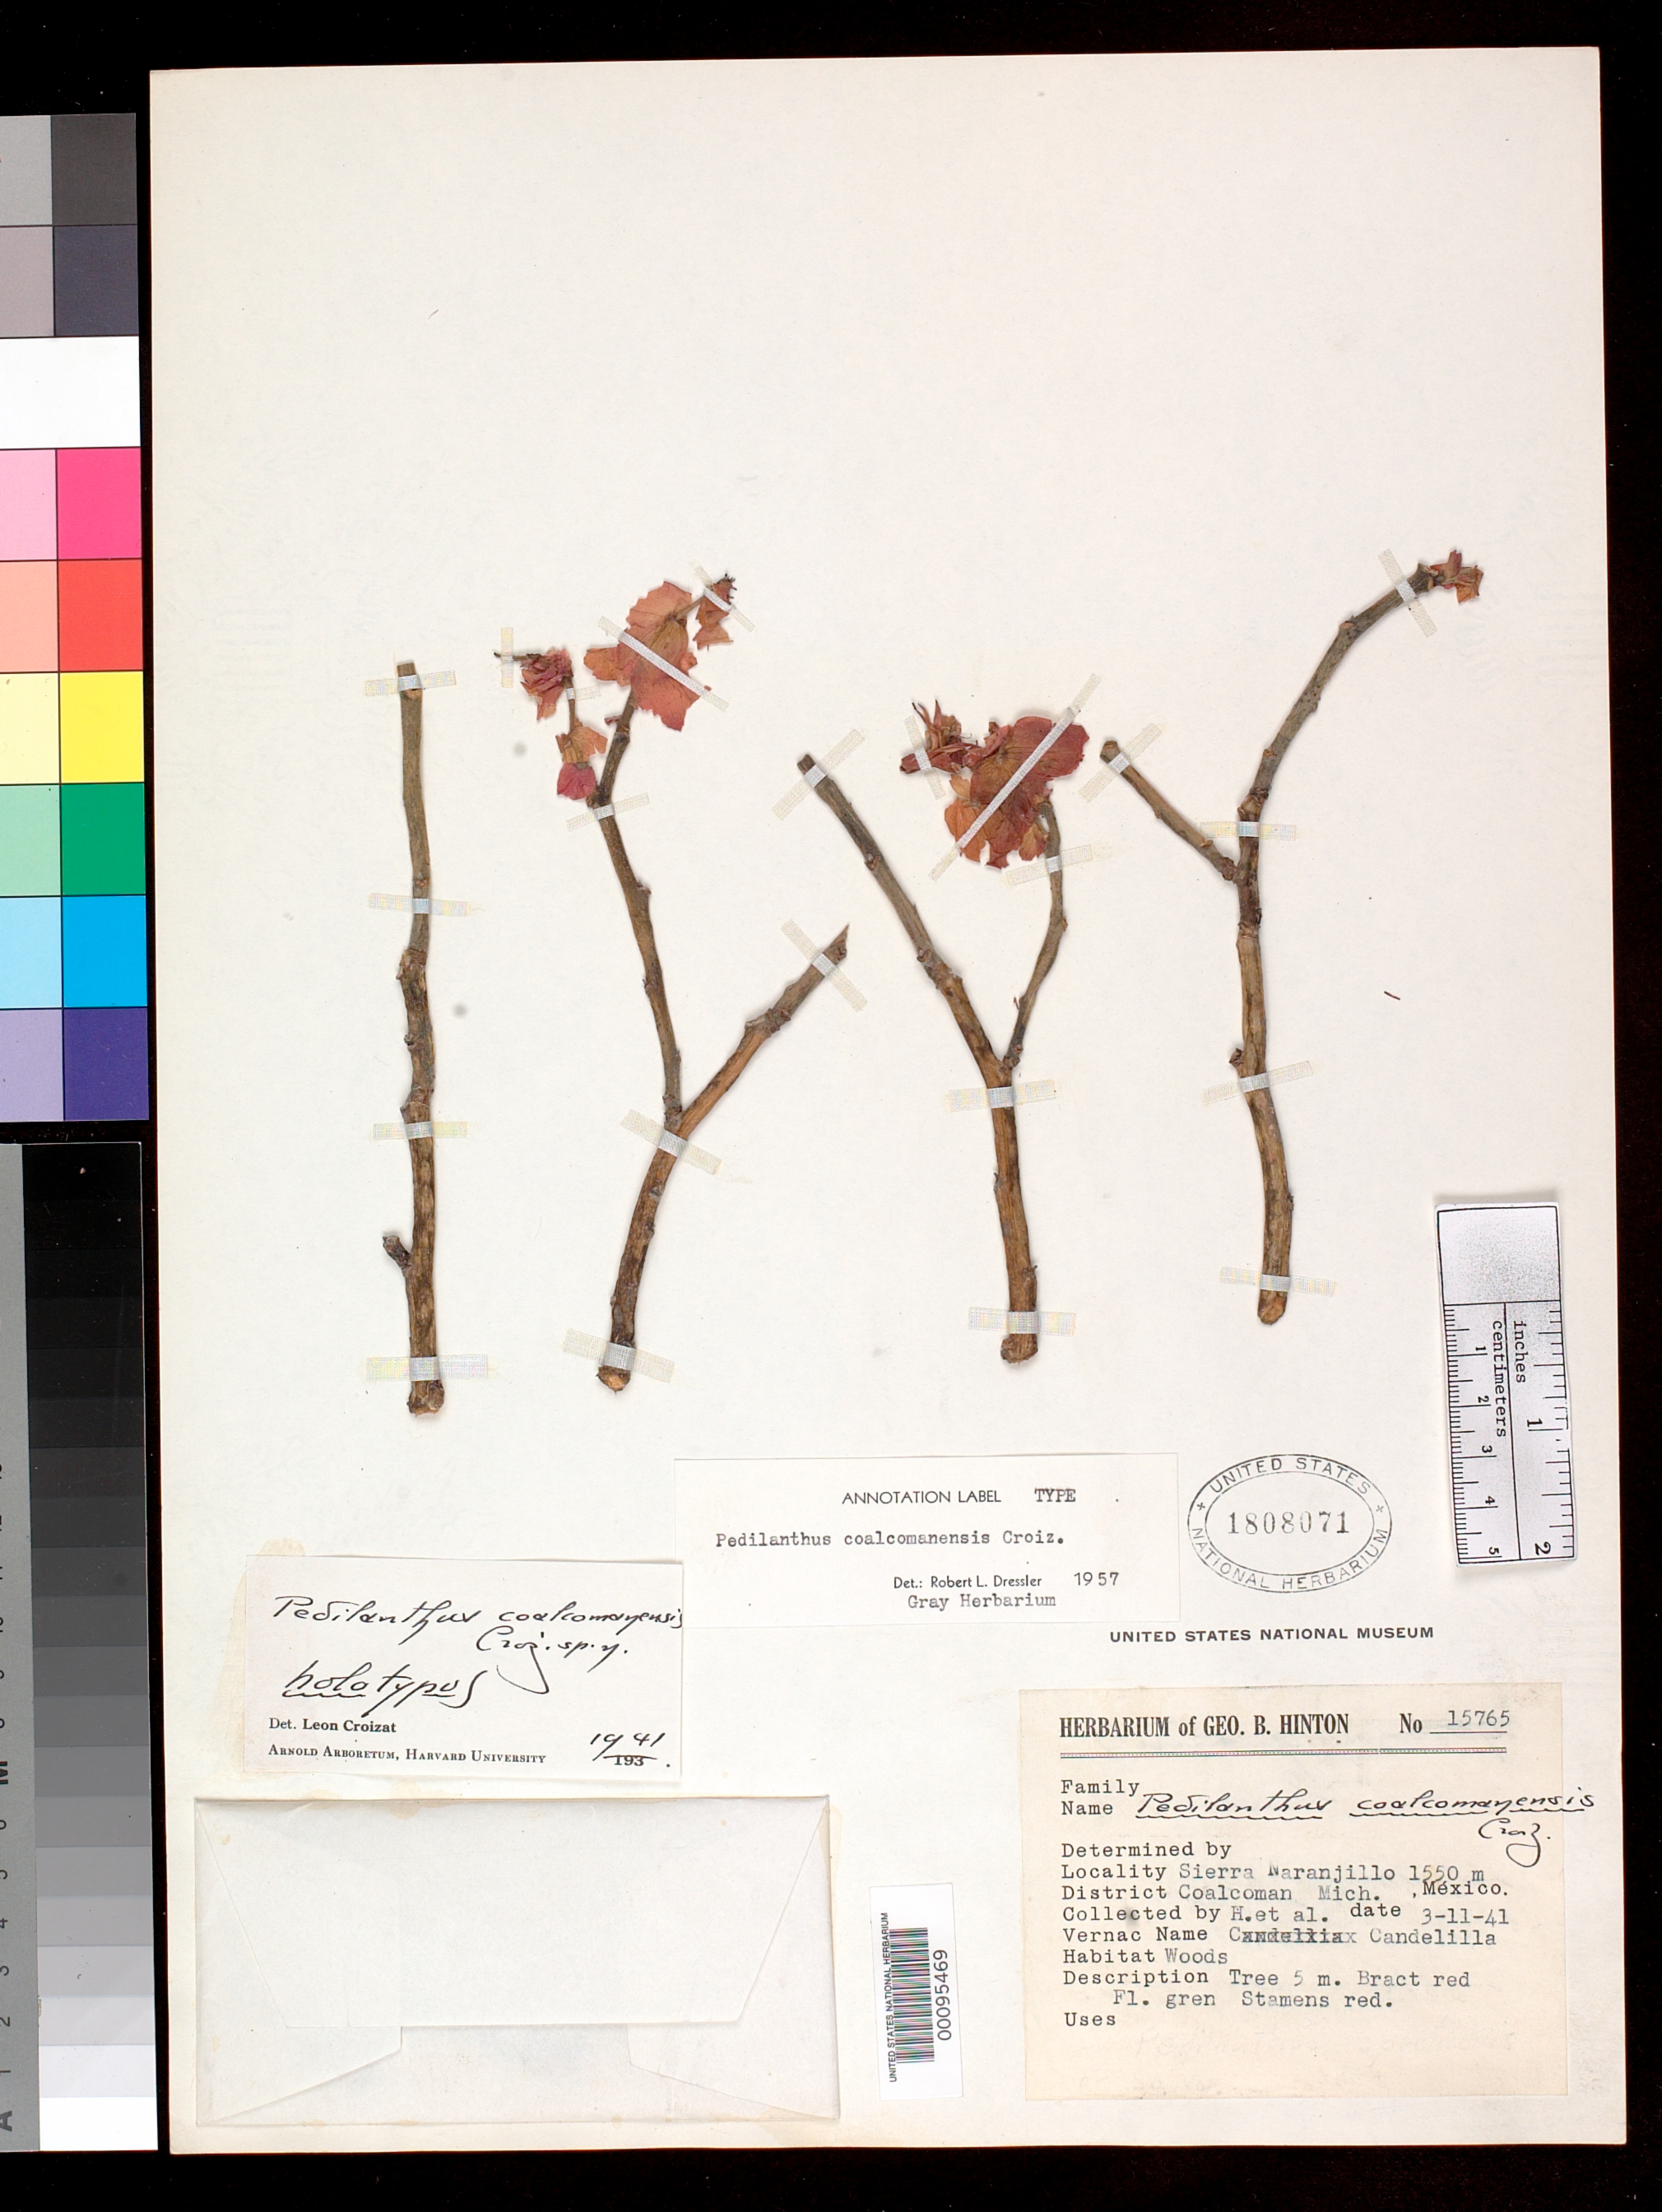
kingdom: Plantae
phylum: Tracheophyta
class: Magnoliopsida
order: Malpighiales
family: Euphorbiaceae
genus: Pedilanthus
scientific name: Pedilanthus coalcomanensis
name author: Croizat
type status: Holotype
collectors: G. B. Hinton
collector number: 15765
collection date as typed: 1941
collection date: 1941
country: Mexico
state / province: Michoacán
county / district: Coalcoman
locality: Sierra Naranjillo.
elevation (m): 1550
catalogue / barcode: US 1808071